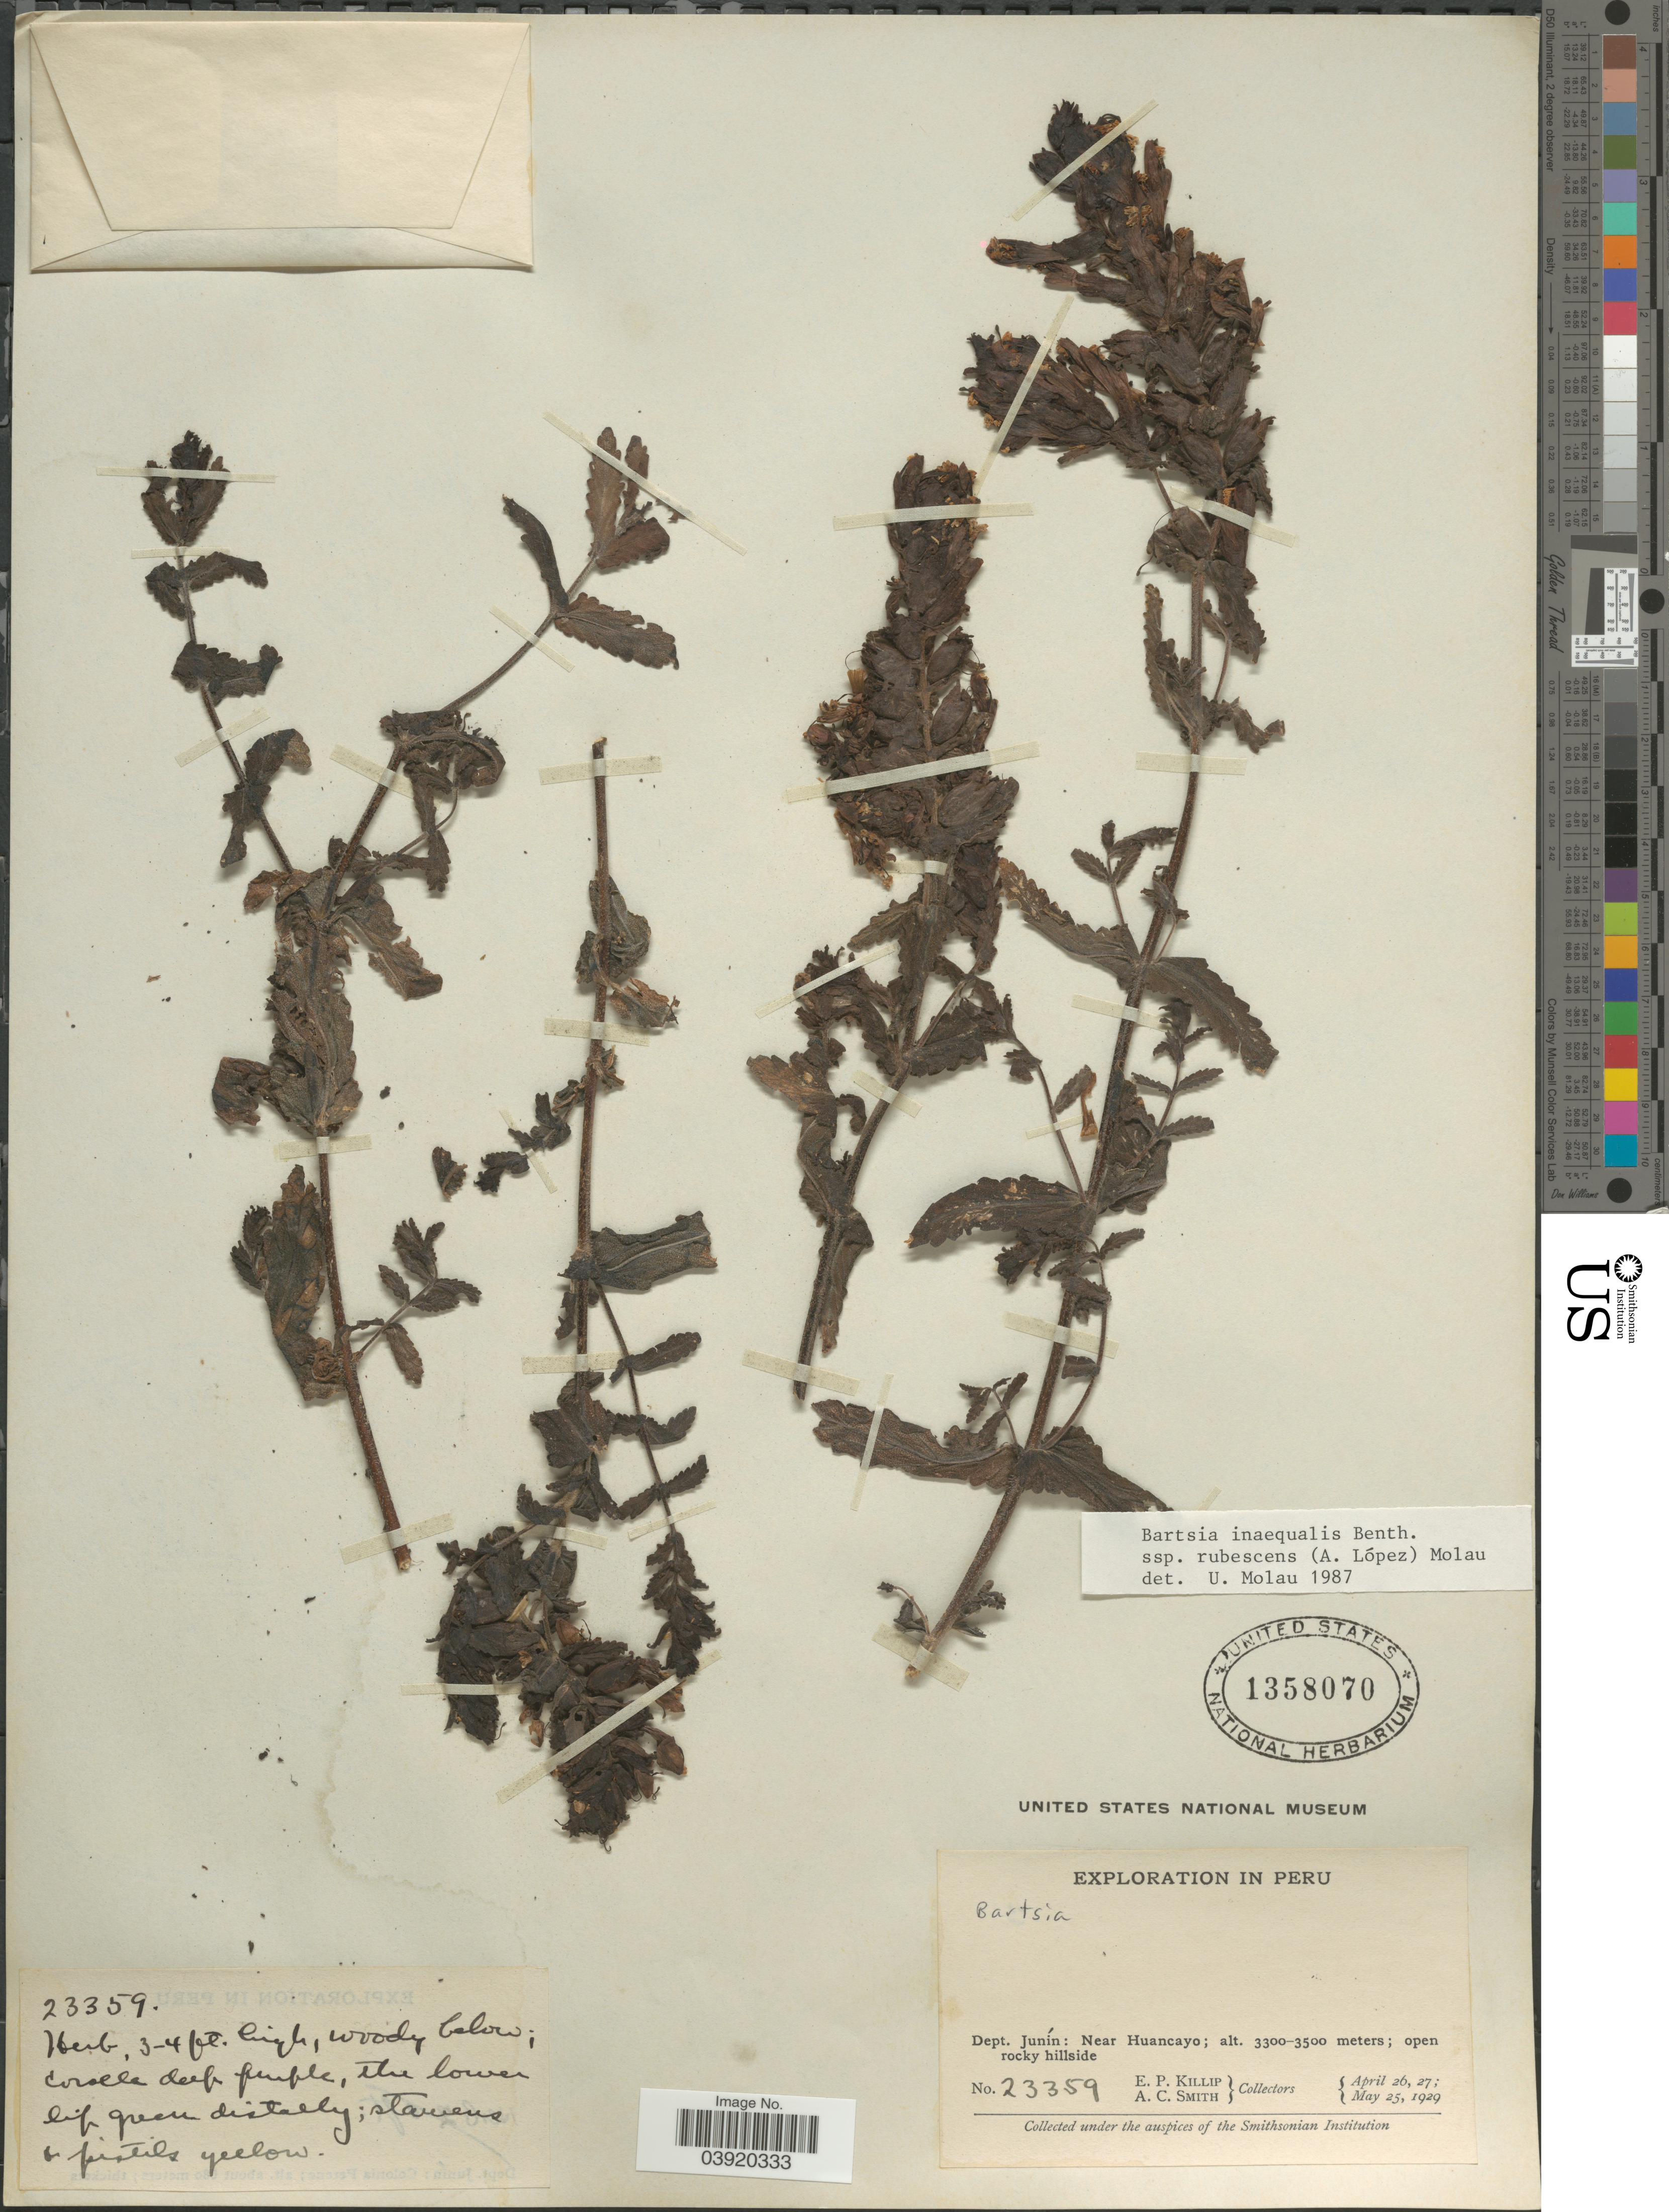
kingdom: Plantae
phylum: Tracheophyta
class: Magnoliopsida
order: Lamiales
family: Orobanchaceae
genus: Neobartsia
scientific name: Neobartsia inaequalis subsp. duripilis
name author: (Edwin) Uribe-Convers & Tank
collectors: E. P. Killip & A. C. Smith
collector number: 23359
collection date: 1929-04-26/1929-05-25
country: Peru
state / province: Junín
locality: Dept. Junín: Near Huancayo.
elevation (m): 3300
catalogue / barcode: US 1358070